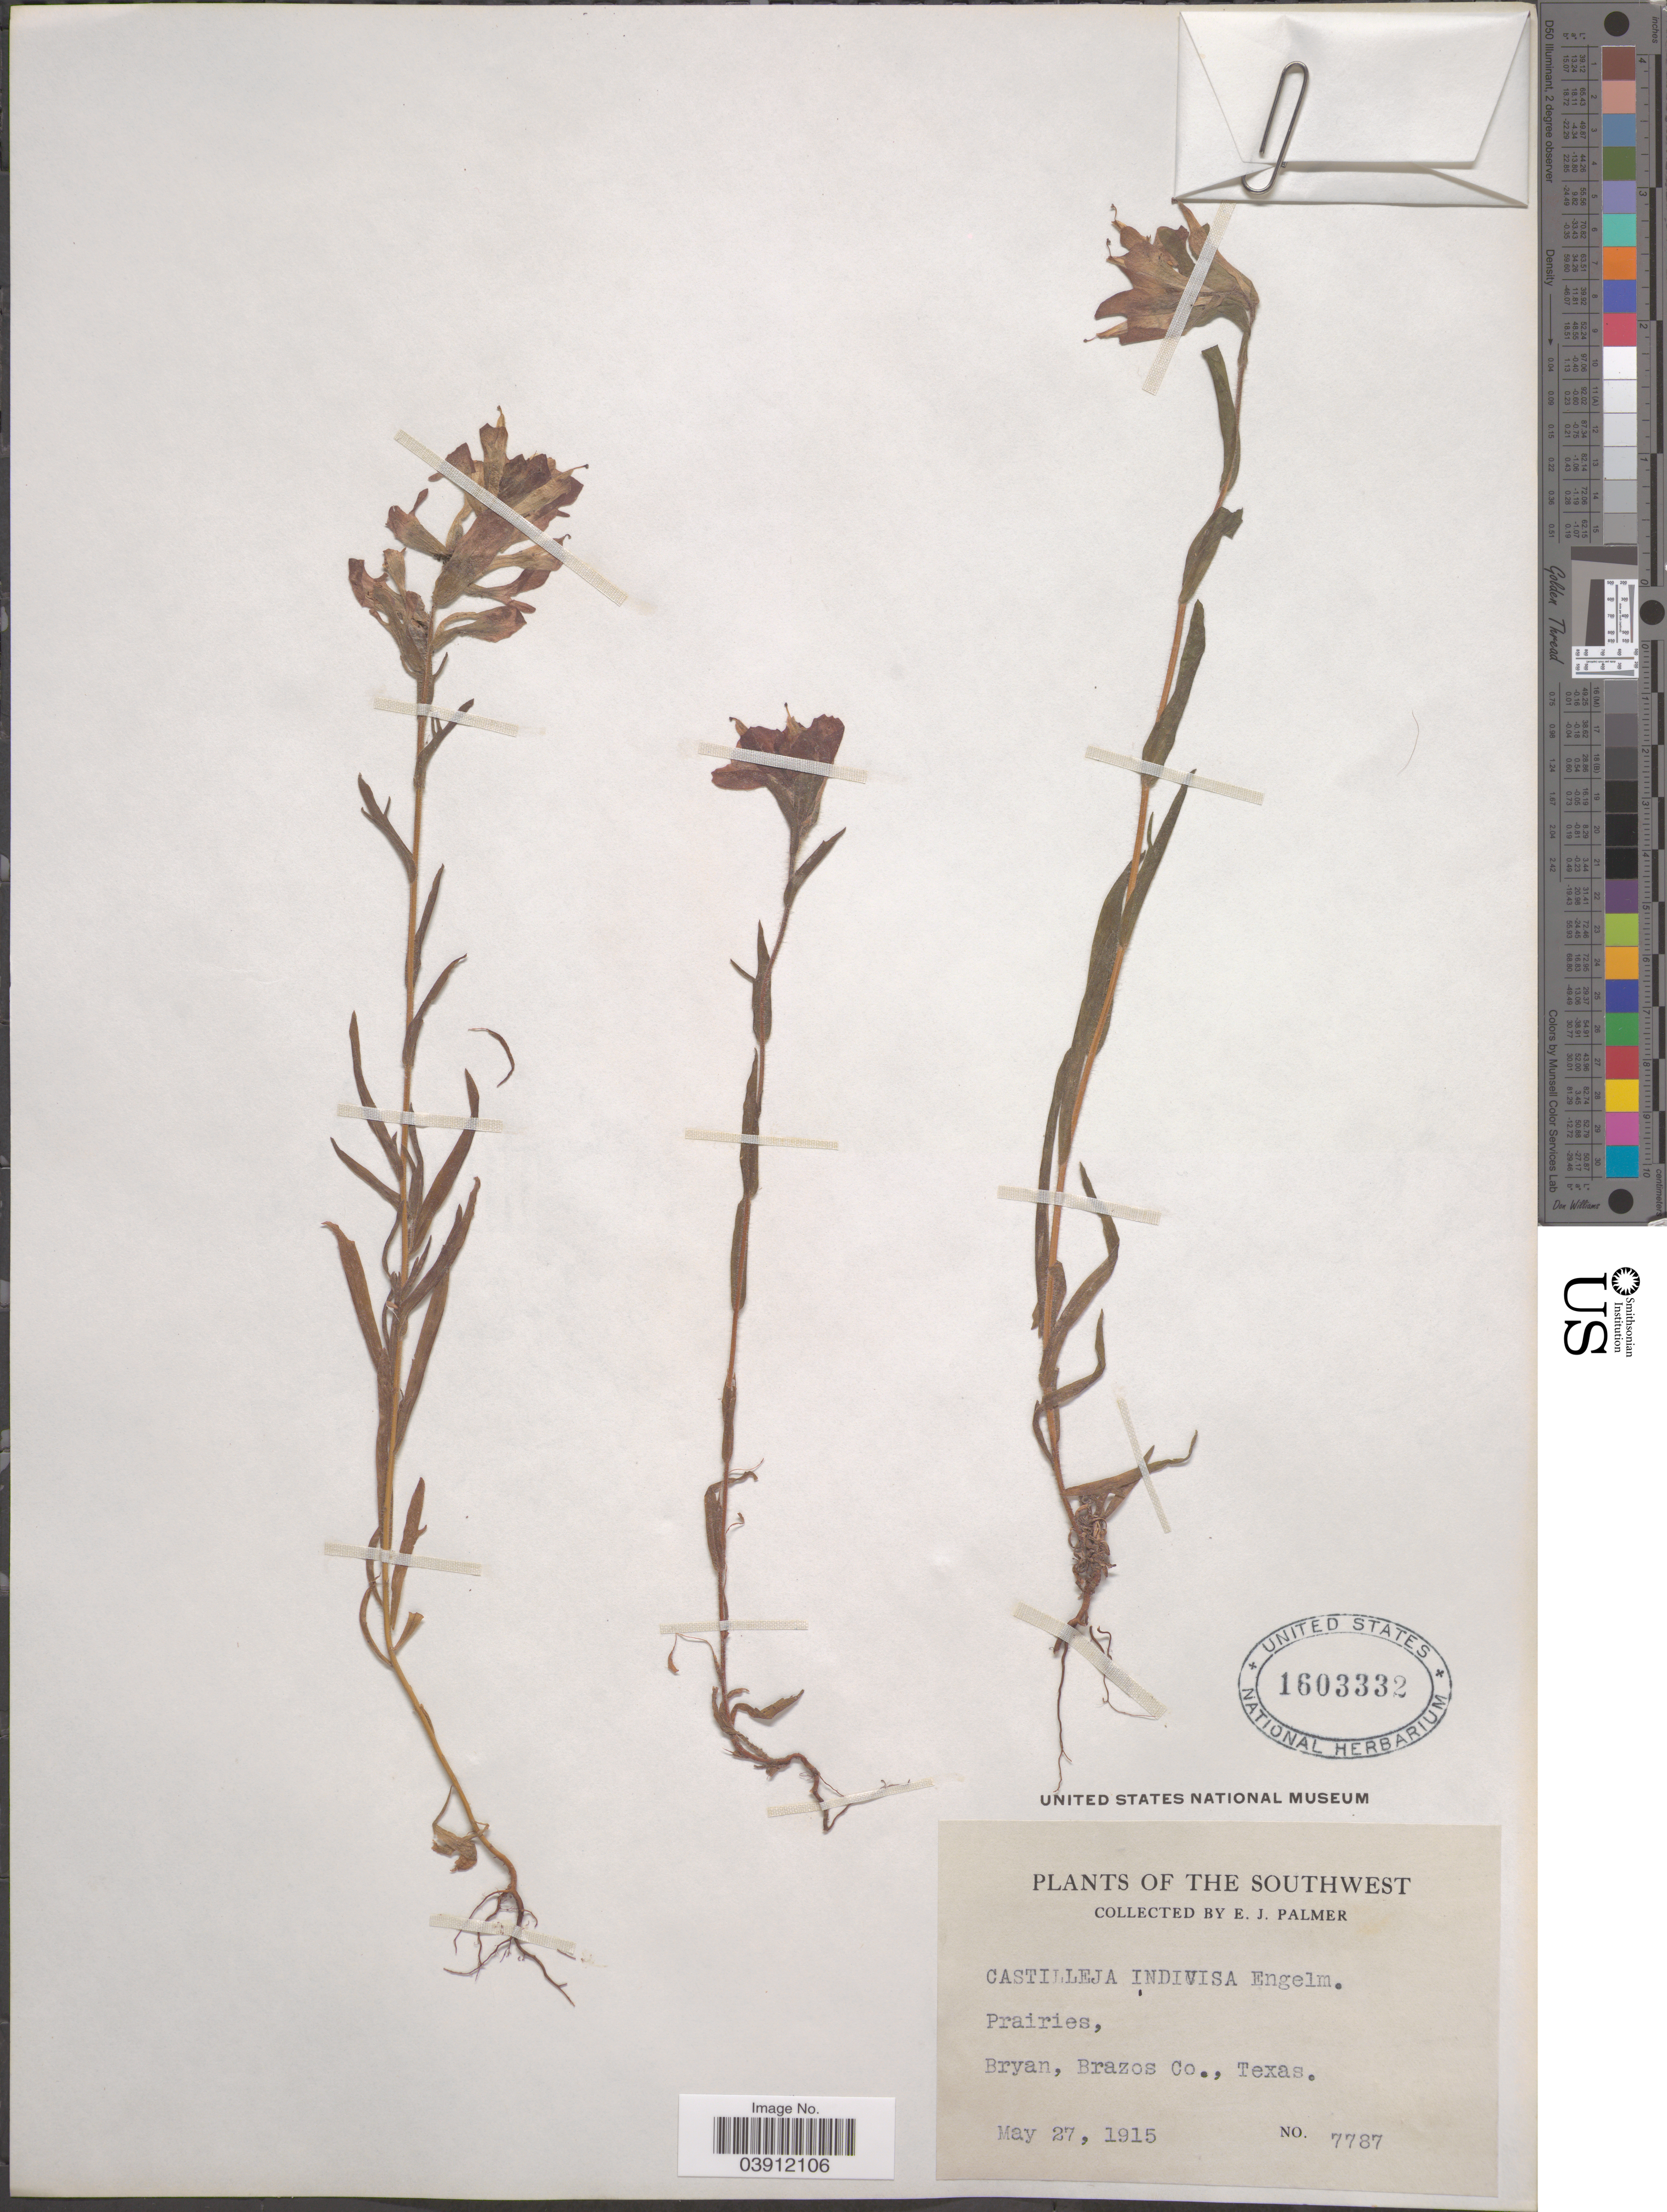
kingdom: Plantae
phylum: Tracheophyta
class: Magnoliopsida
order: Lamiales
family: Orobanchaceae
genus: Castilleja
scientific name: Castilleja indivisa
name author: Engelm. in Engelm. & A. Gray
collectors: E. J. Palmer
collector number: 7787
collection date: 1915-05-27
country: United States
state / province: Texas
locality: The Southwest. Prairies, Bryan, Brazos Co.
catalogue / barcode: US 1603332